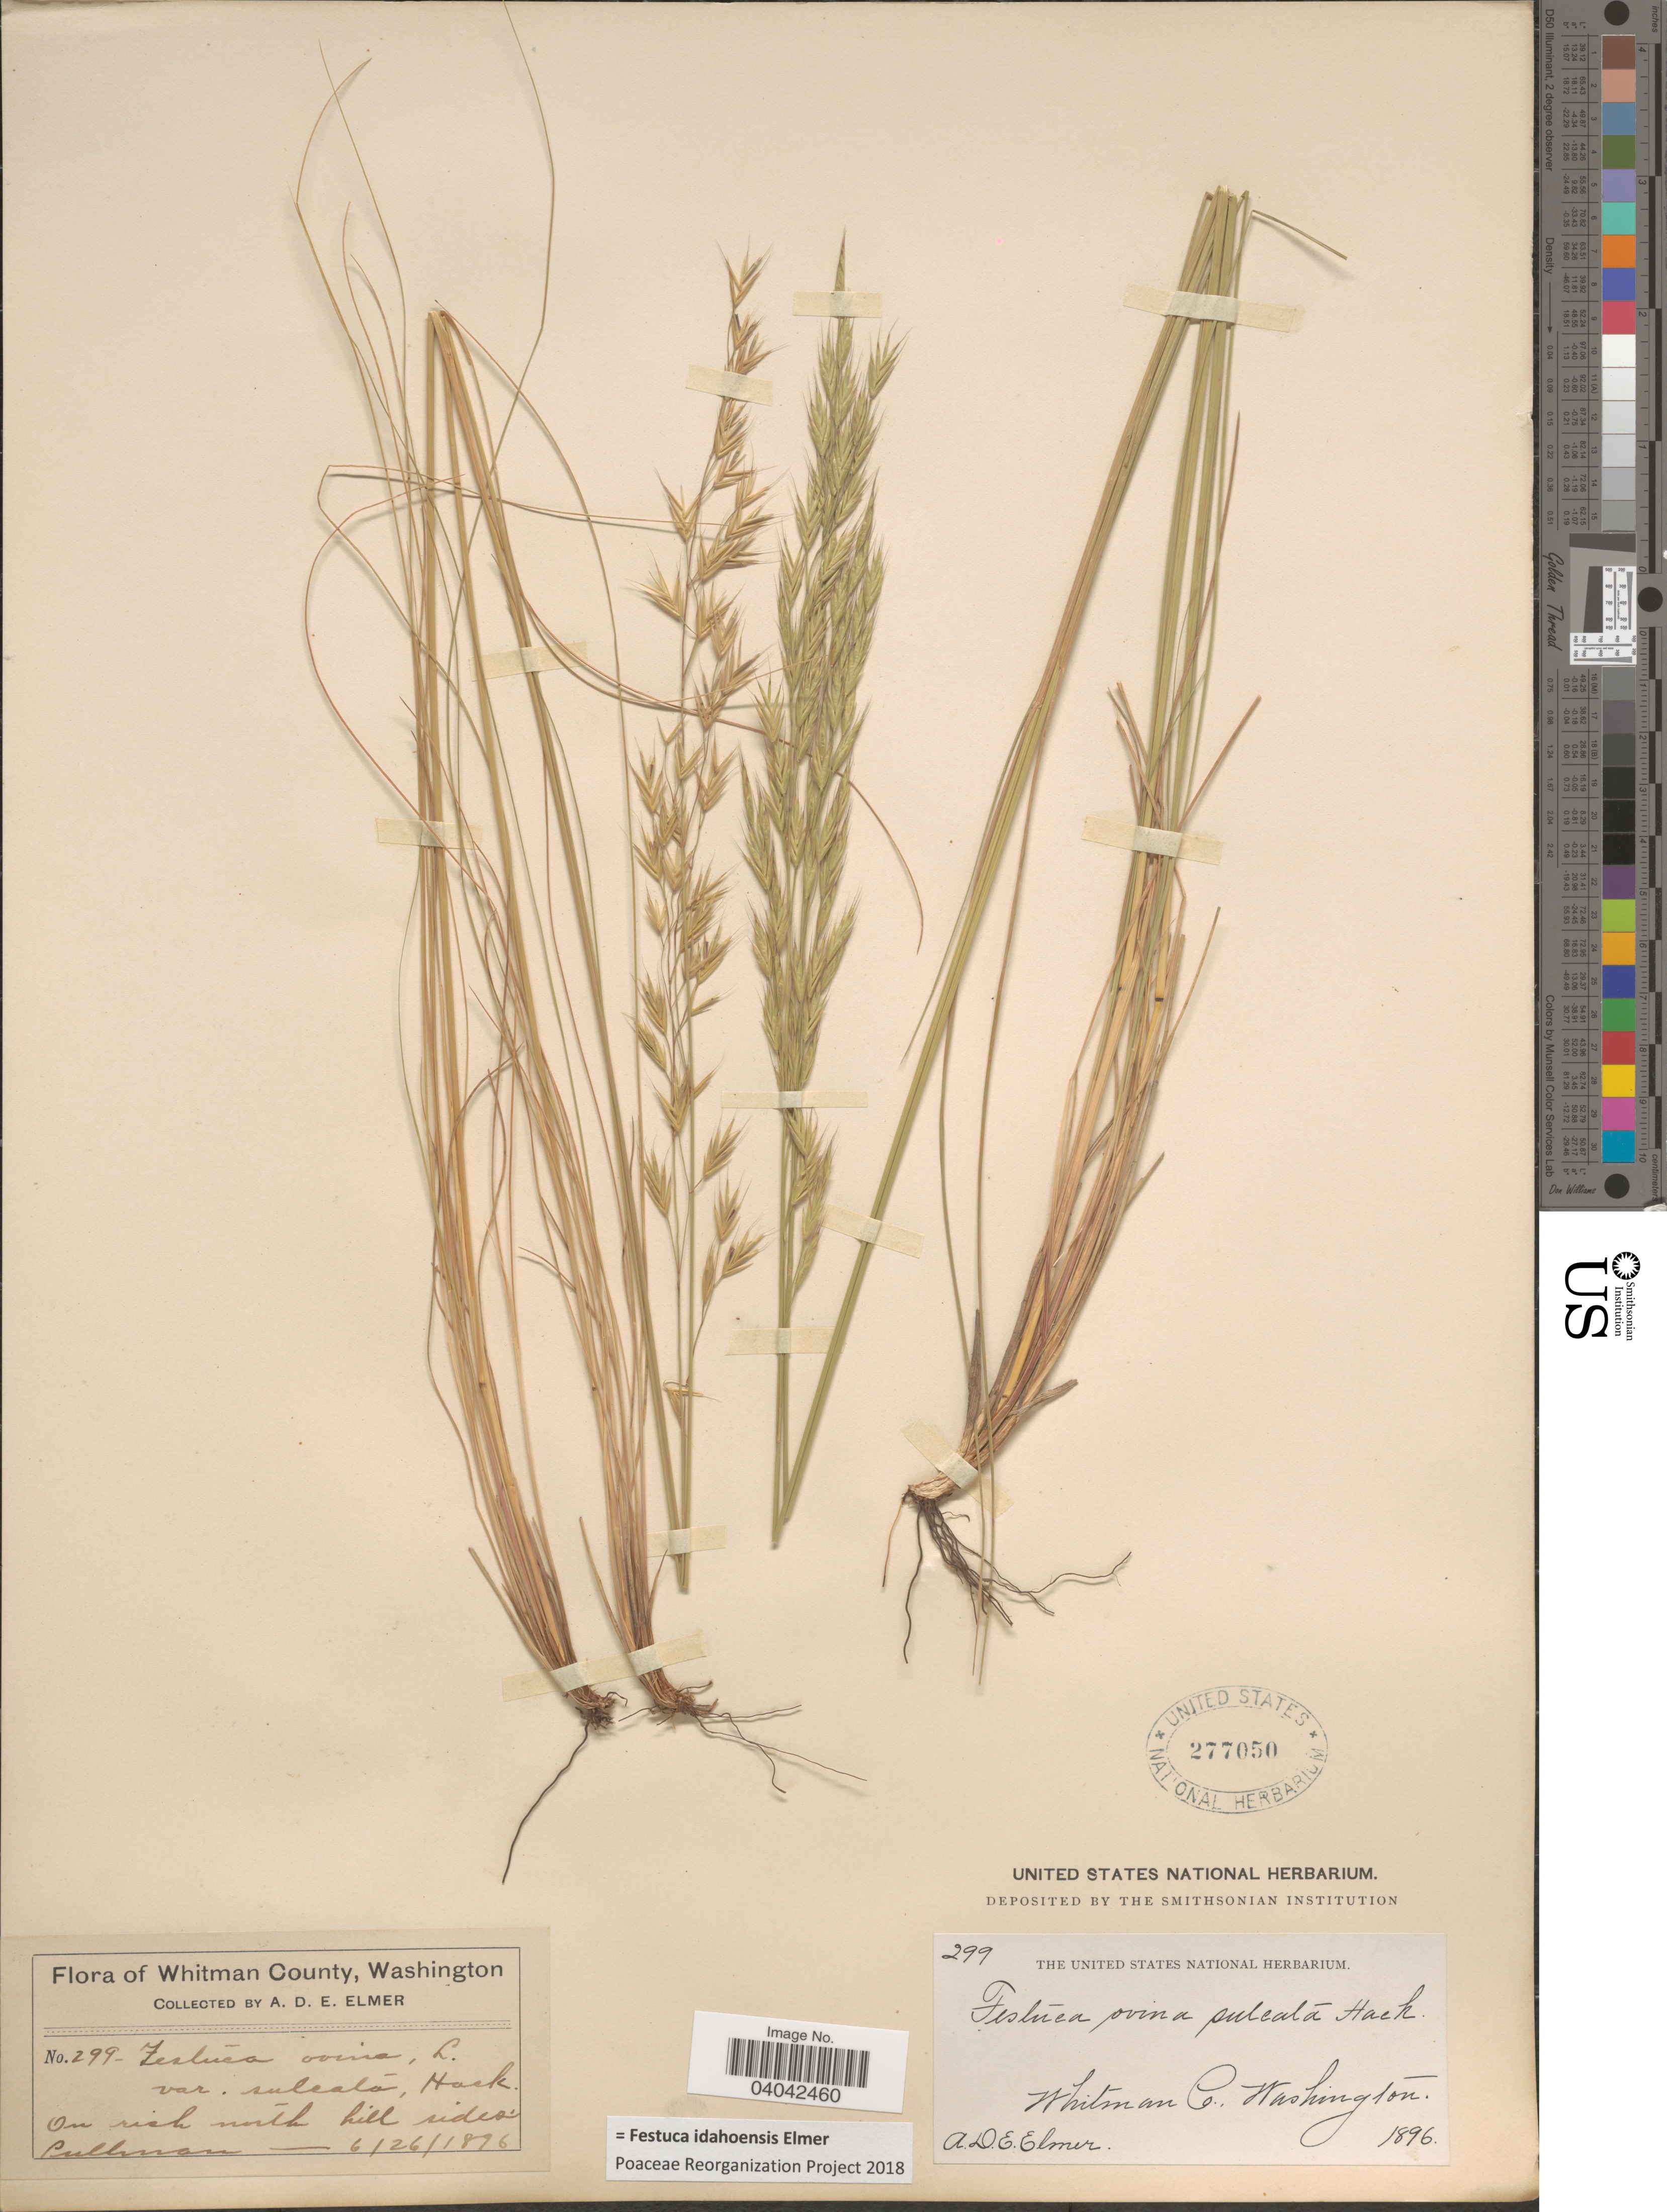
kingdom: Plantae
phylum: Tracheophyta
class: Liliopsida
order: Poales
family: Poaceae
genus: Festuca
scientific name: Festuca idahoensis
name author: Elmer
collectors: A. D. E. Elmer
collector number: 299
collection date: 1896-06-26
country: United States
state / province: Washington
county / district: Whitman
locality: Whitman County. On rich north hill sides. Pullman.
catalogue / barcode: US 277050